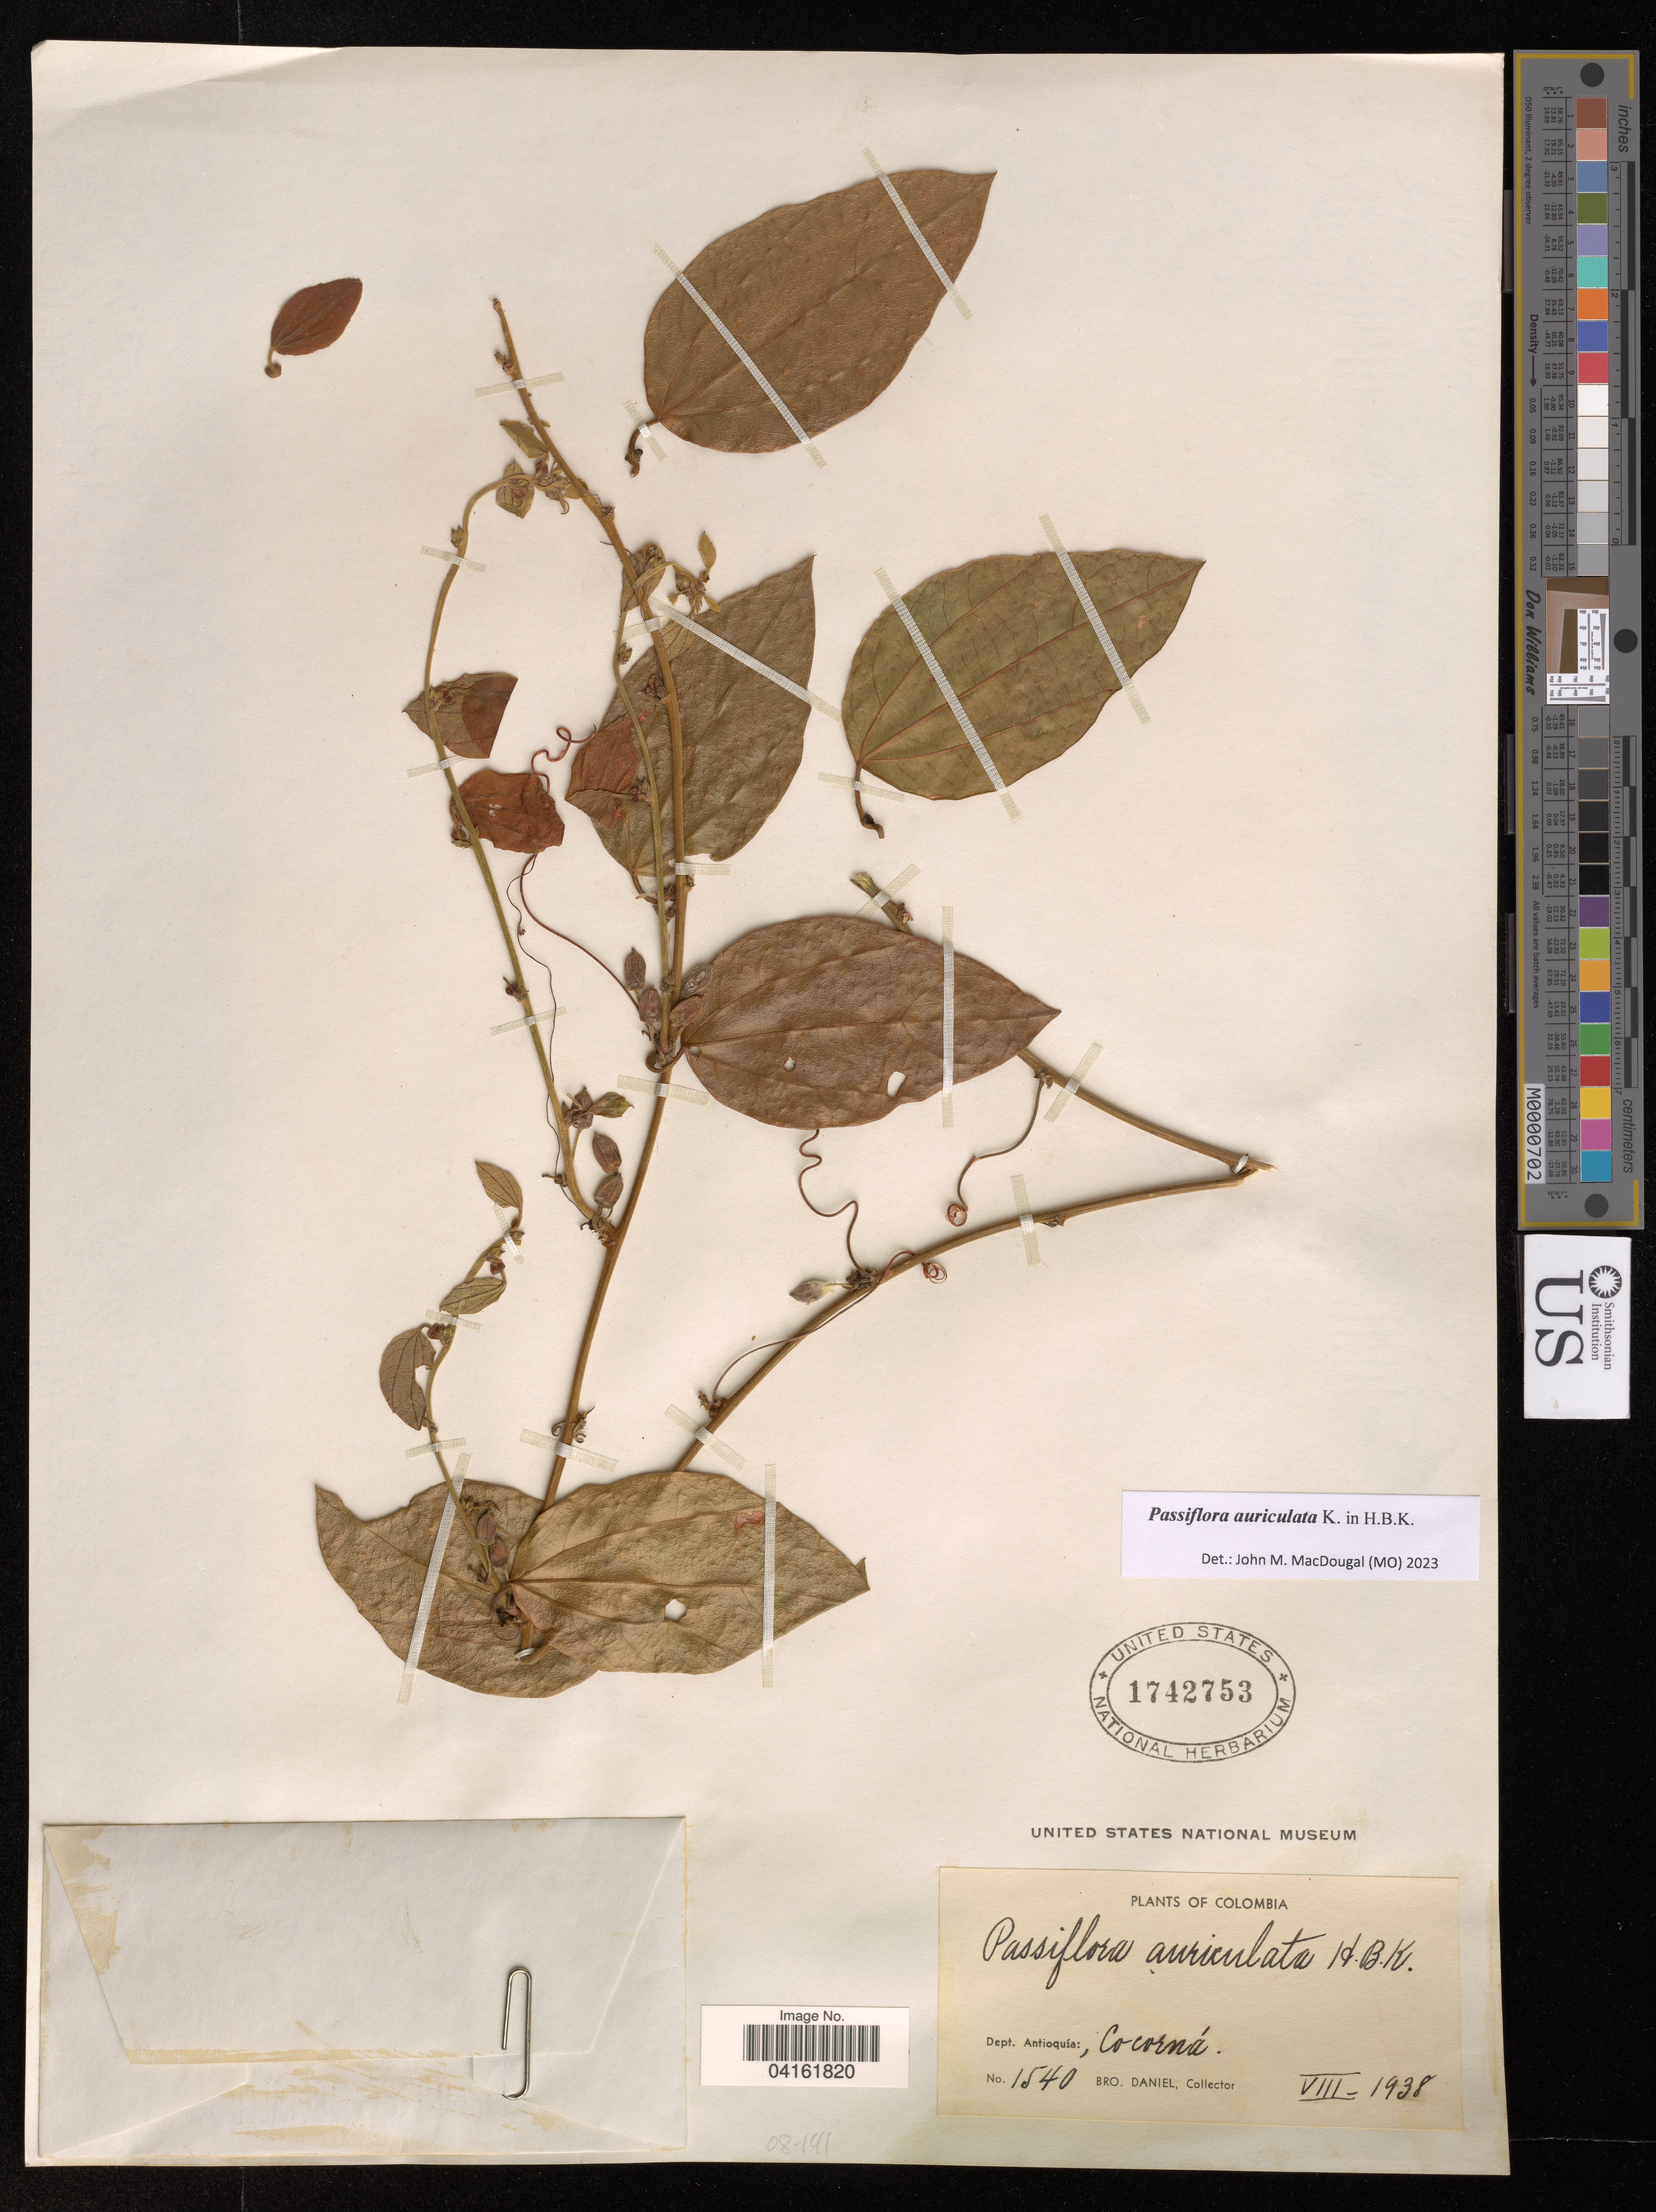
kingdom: Plantae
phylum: Tracheophyta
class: Magnoliopsida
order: Malpighiales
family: Passifloraceae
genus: Passiflora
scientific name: Passiflora auriculata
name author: Kunth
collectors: Bro. Daniel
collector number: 1540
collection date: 1938-08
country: Colombia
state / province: Antioquia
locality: Dept. Antioquia, Cocorná.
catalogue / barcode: US 1742753